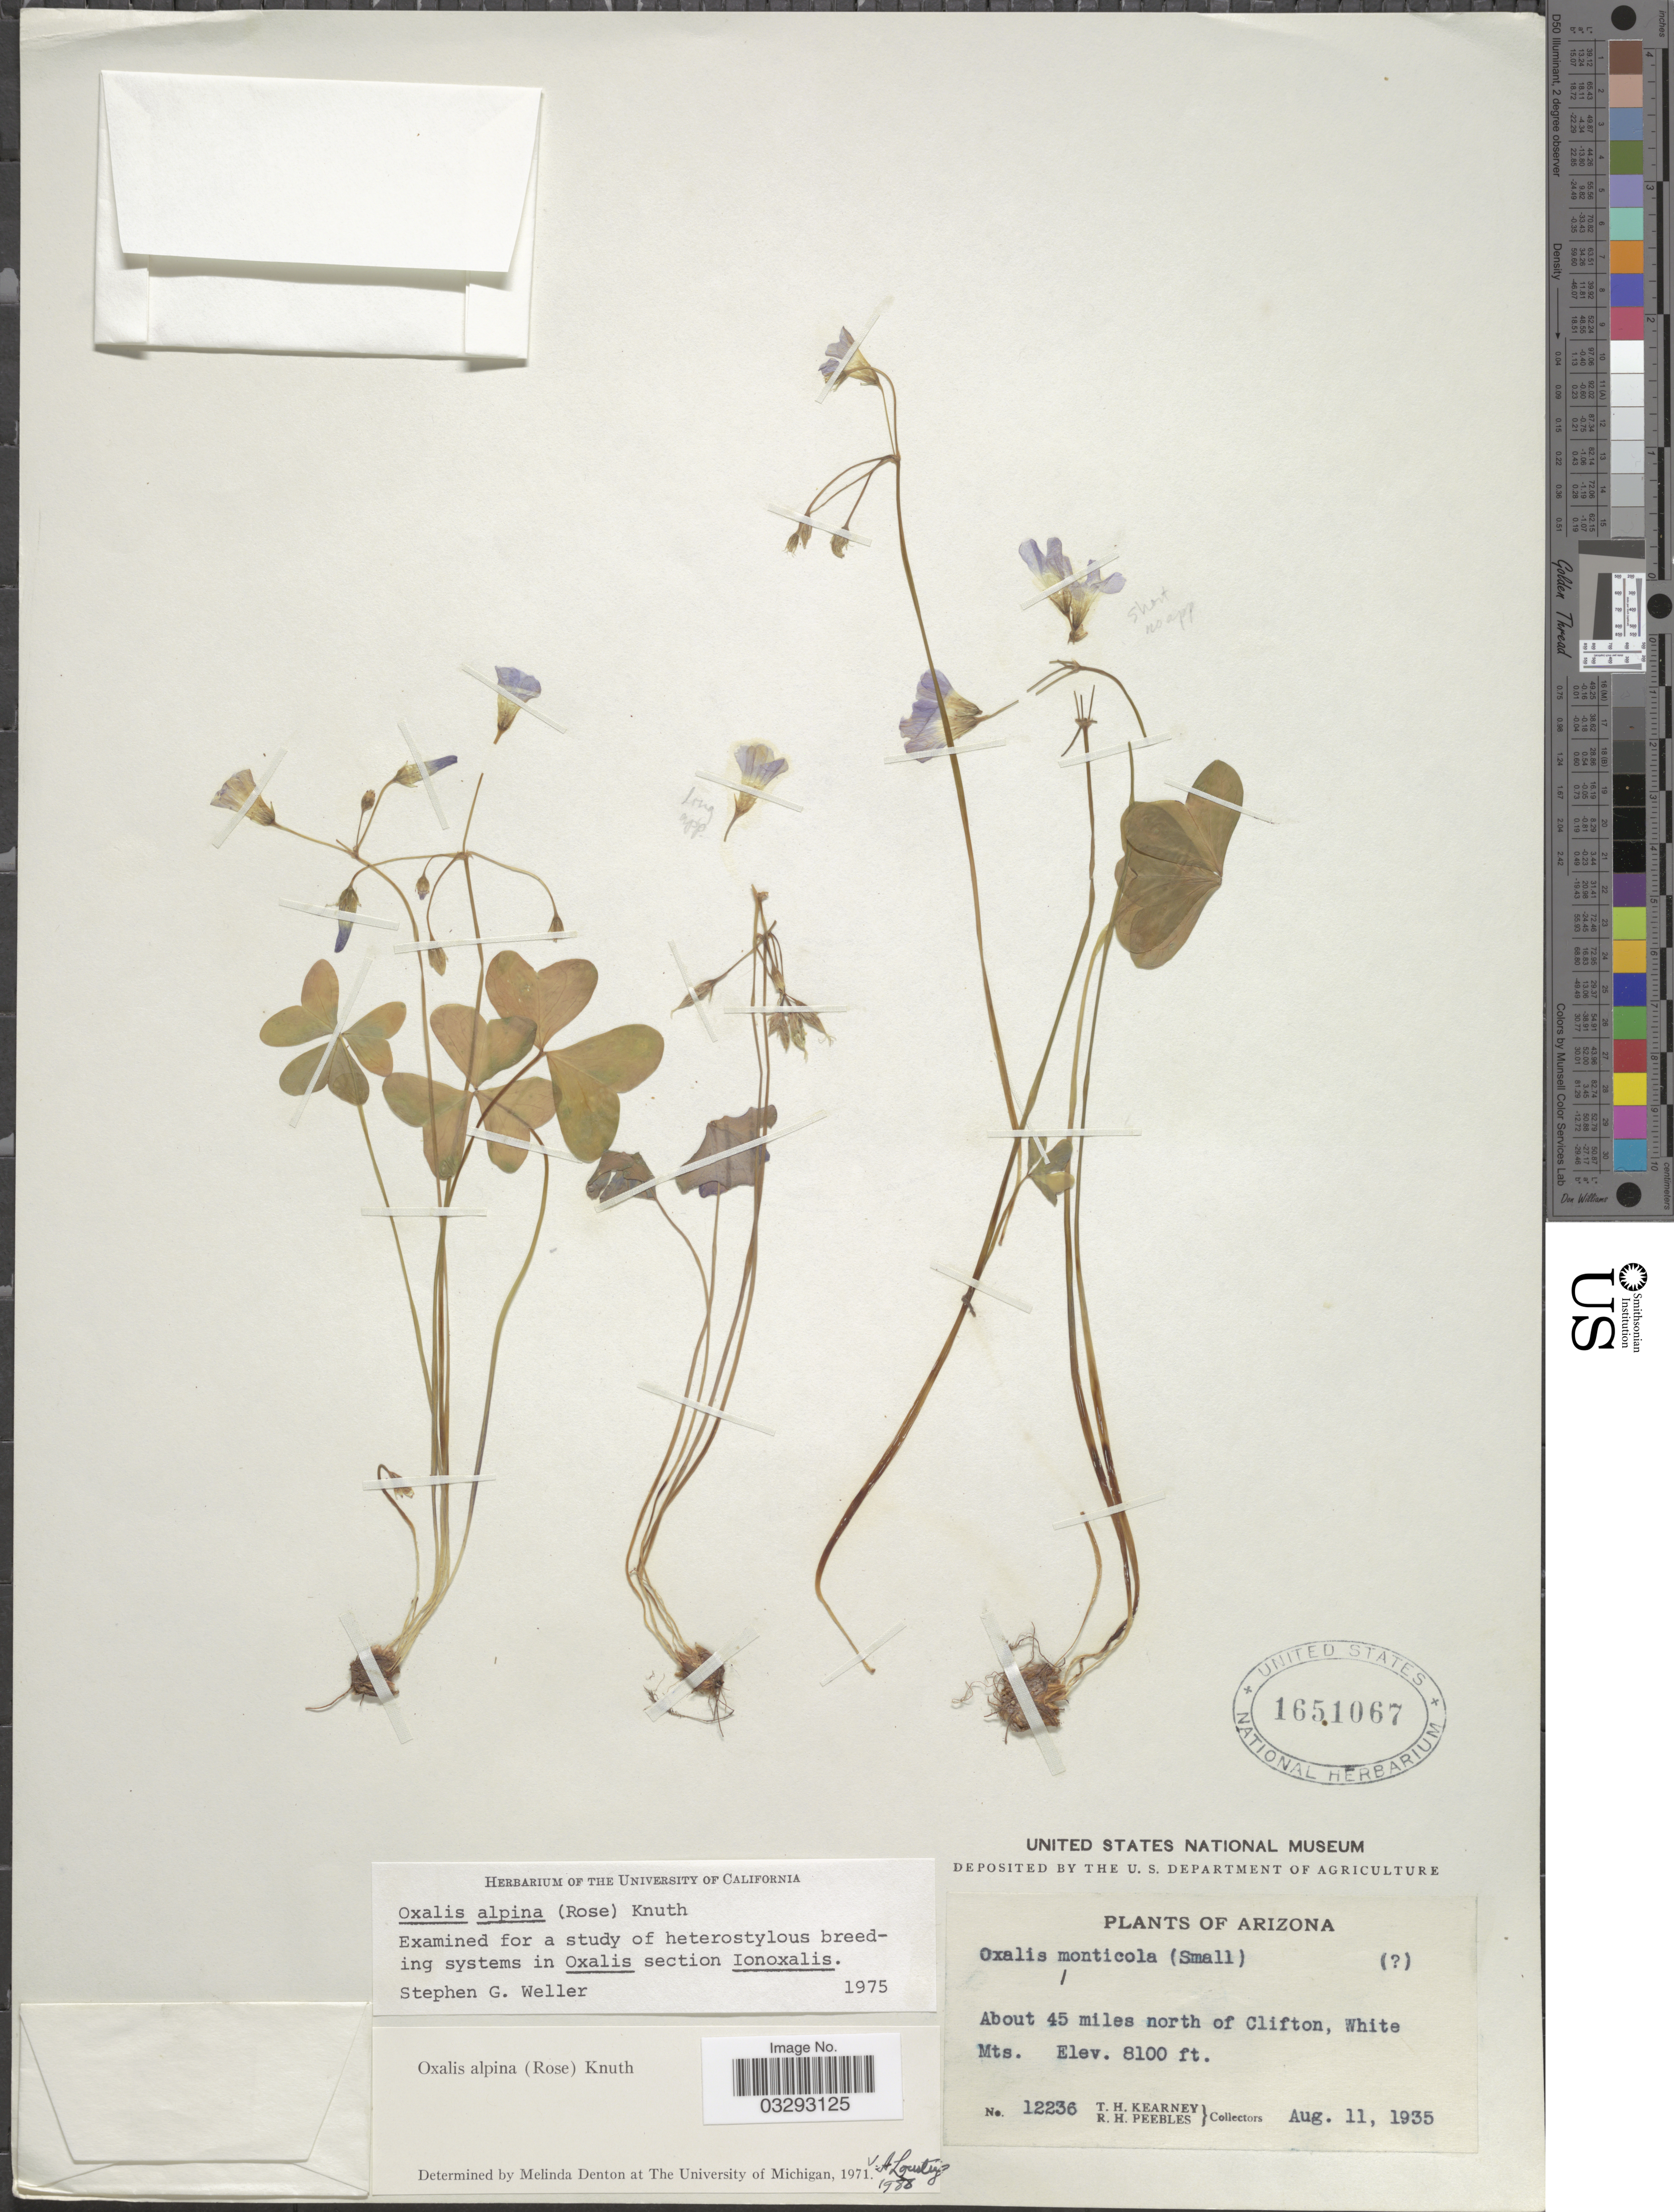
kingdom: Plantae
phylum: Tracheophyta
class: Magnoliopsida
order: Oxalidales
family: Oxalidaceae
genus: Oxalis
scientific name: Oxalis alpina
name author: (Rose) R. Knuth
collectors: T. H. Kearney & R. H. Peebles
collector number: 12236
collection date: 1935-08-11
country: United States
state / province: Arizona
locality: About 45 miles north of Clifton, White Mts.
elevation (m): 2469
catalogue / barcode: US 1651067